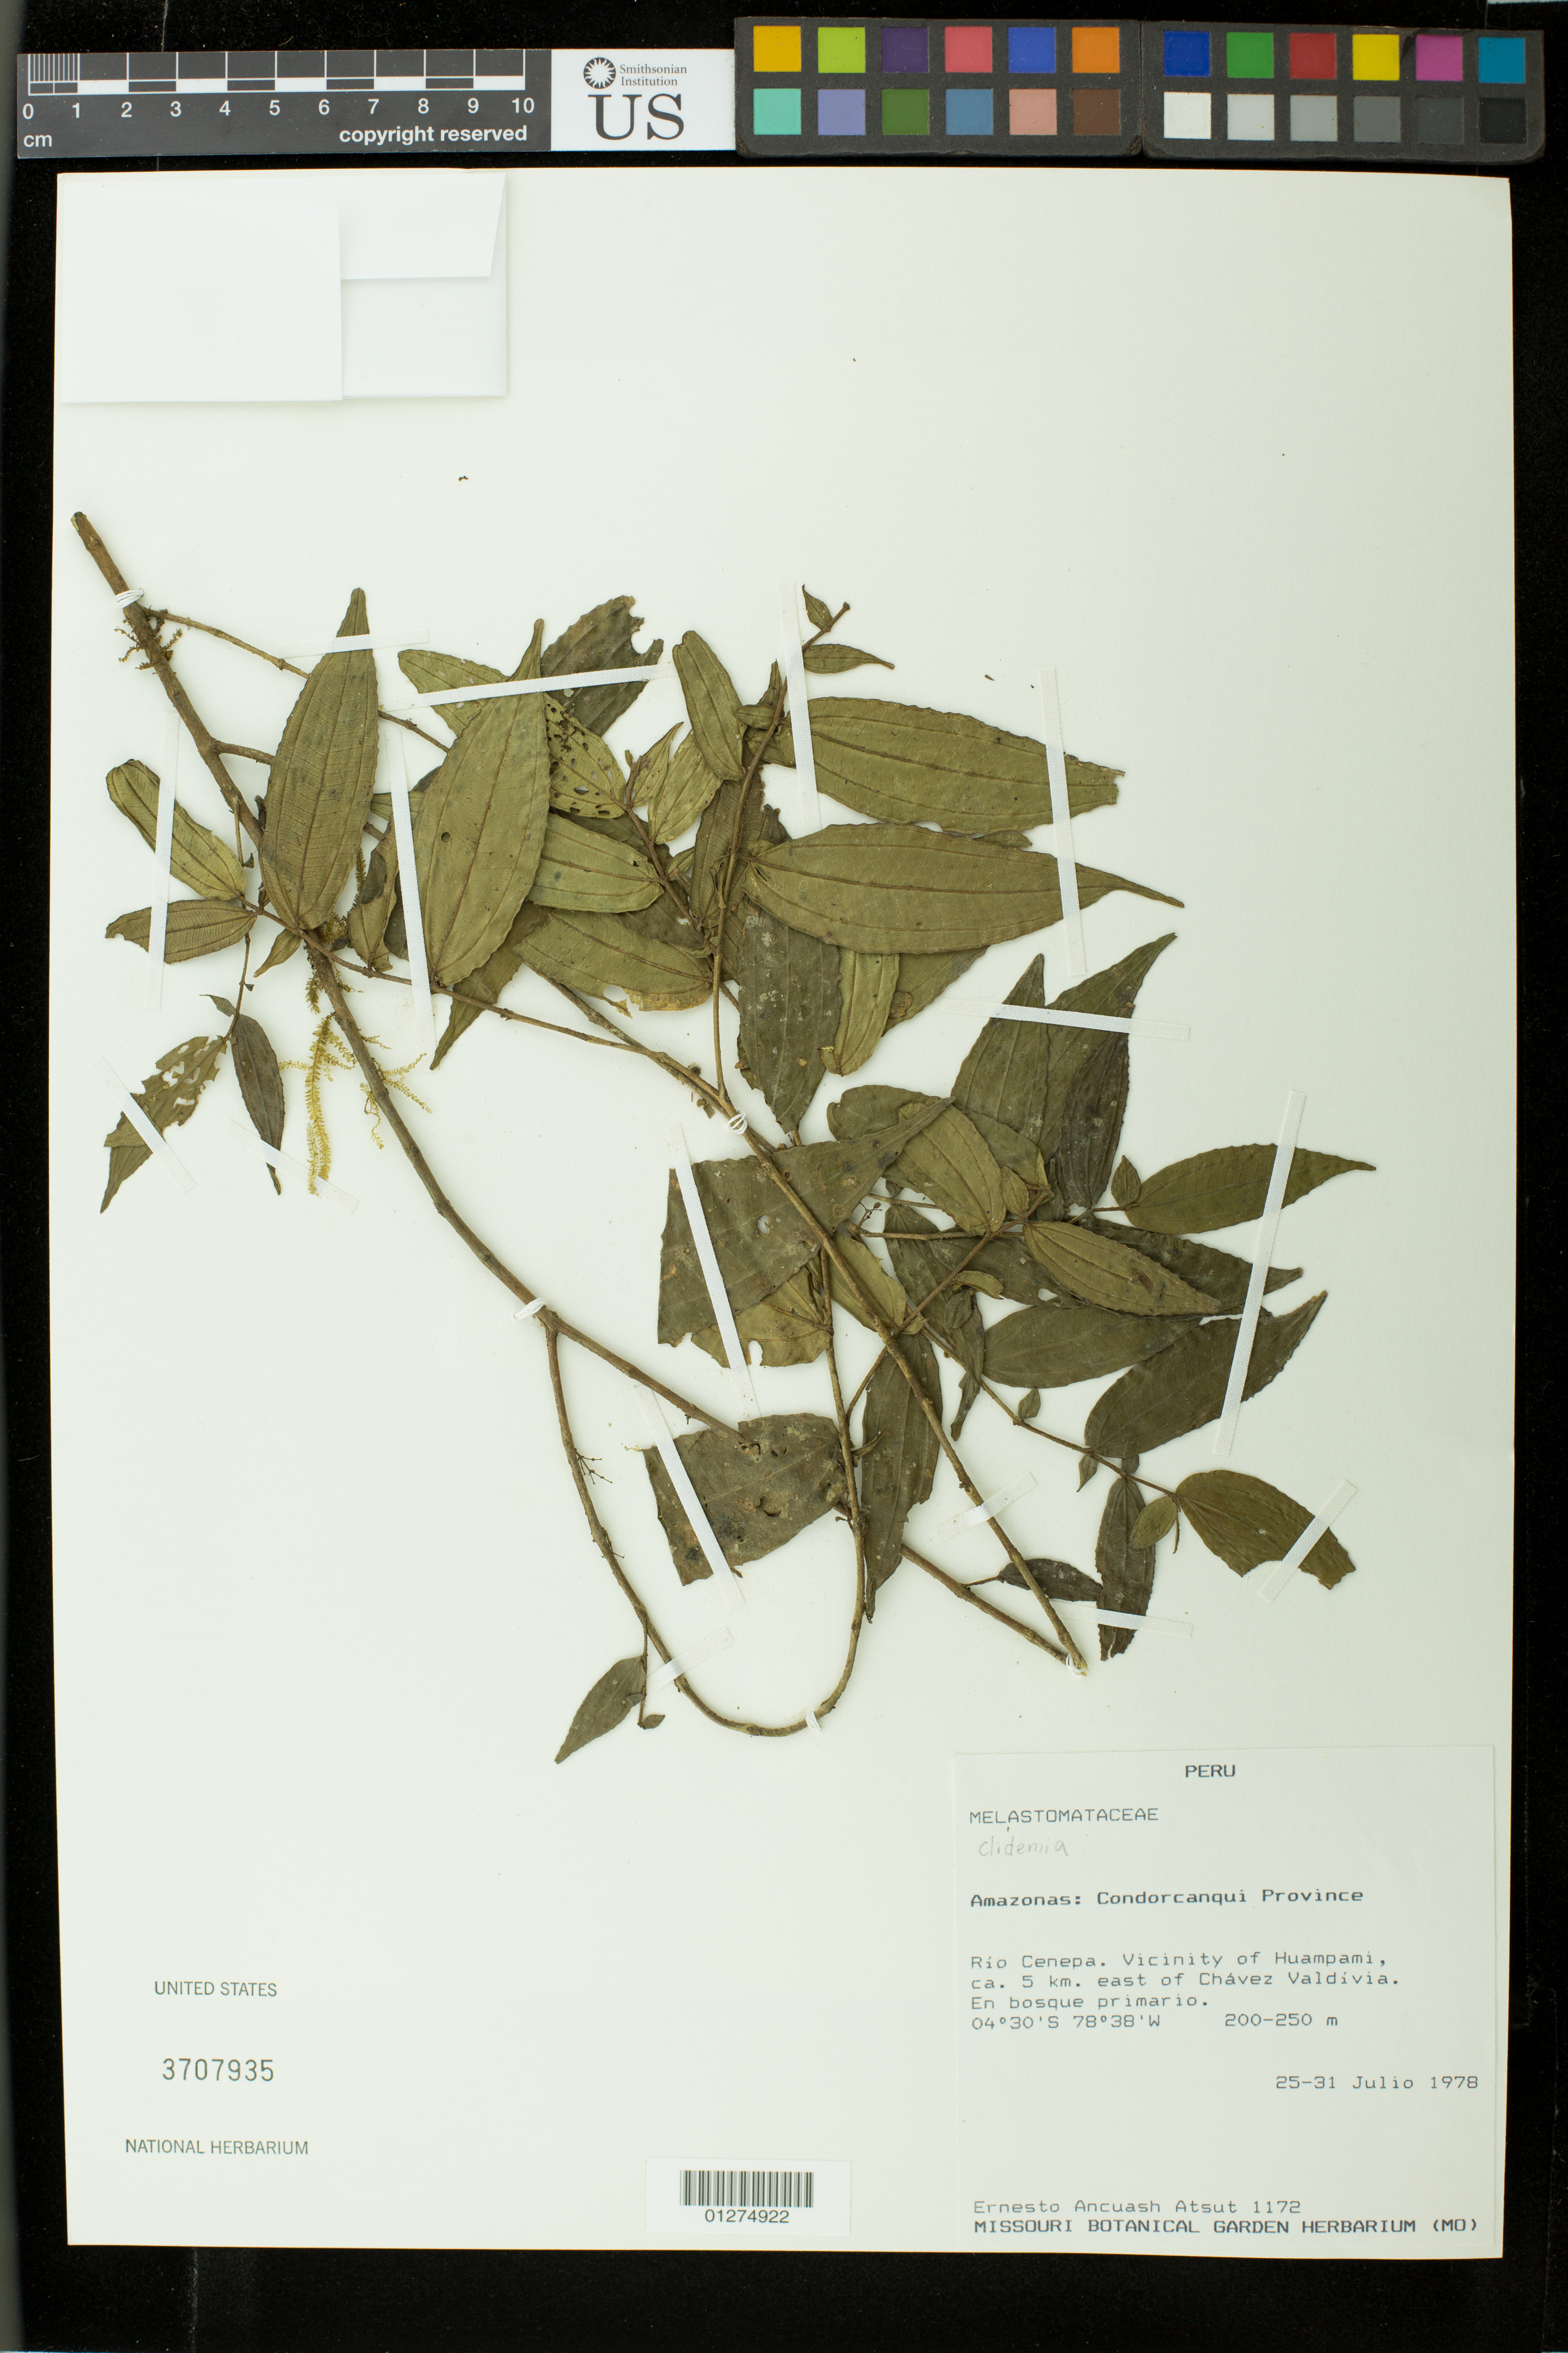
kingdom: Plantae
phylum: Tracheophyta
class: Magnoliopsida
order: Myrtales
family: Melastomataceae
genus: Clidemia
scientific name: Clidemia sp.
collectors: E. Atsut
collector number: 1172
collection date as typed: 25 - 31 Julio 1978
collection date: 1978-07-25/1978-07-31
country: Peru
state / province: Amazonas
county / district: Condorcanqui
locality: Río Cenepa. Vicinity of Huampami, ca. 5 km E of Chávez Valdívia.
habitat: bosque primario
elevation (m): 200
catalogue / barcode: US 3707935